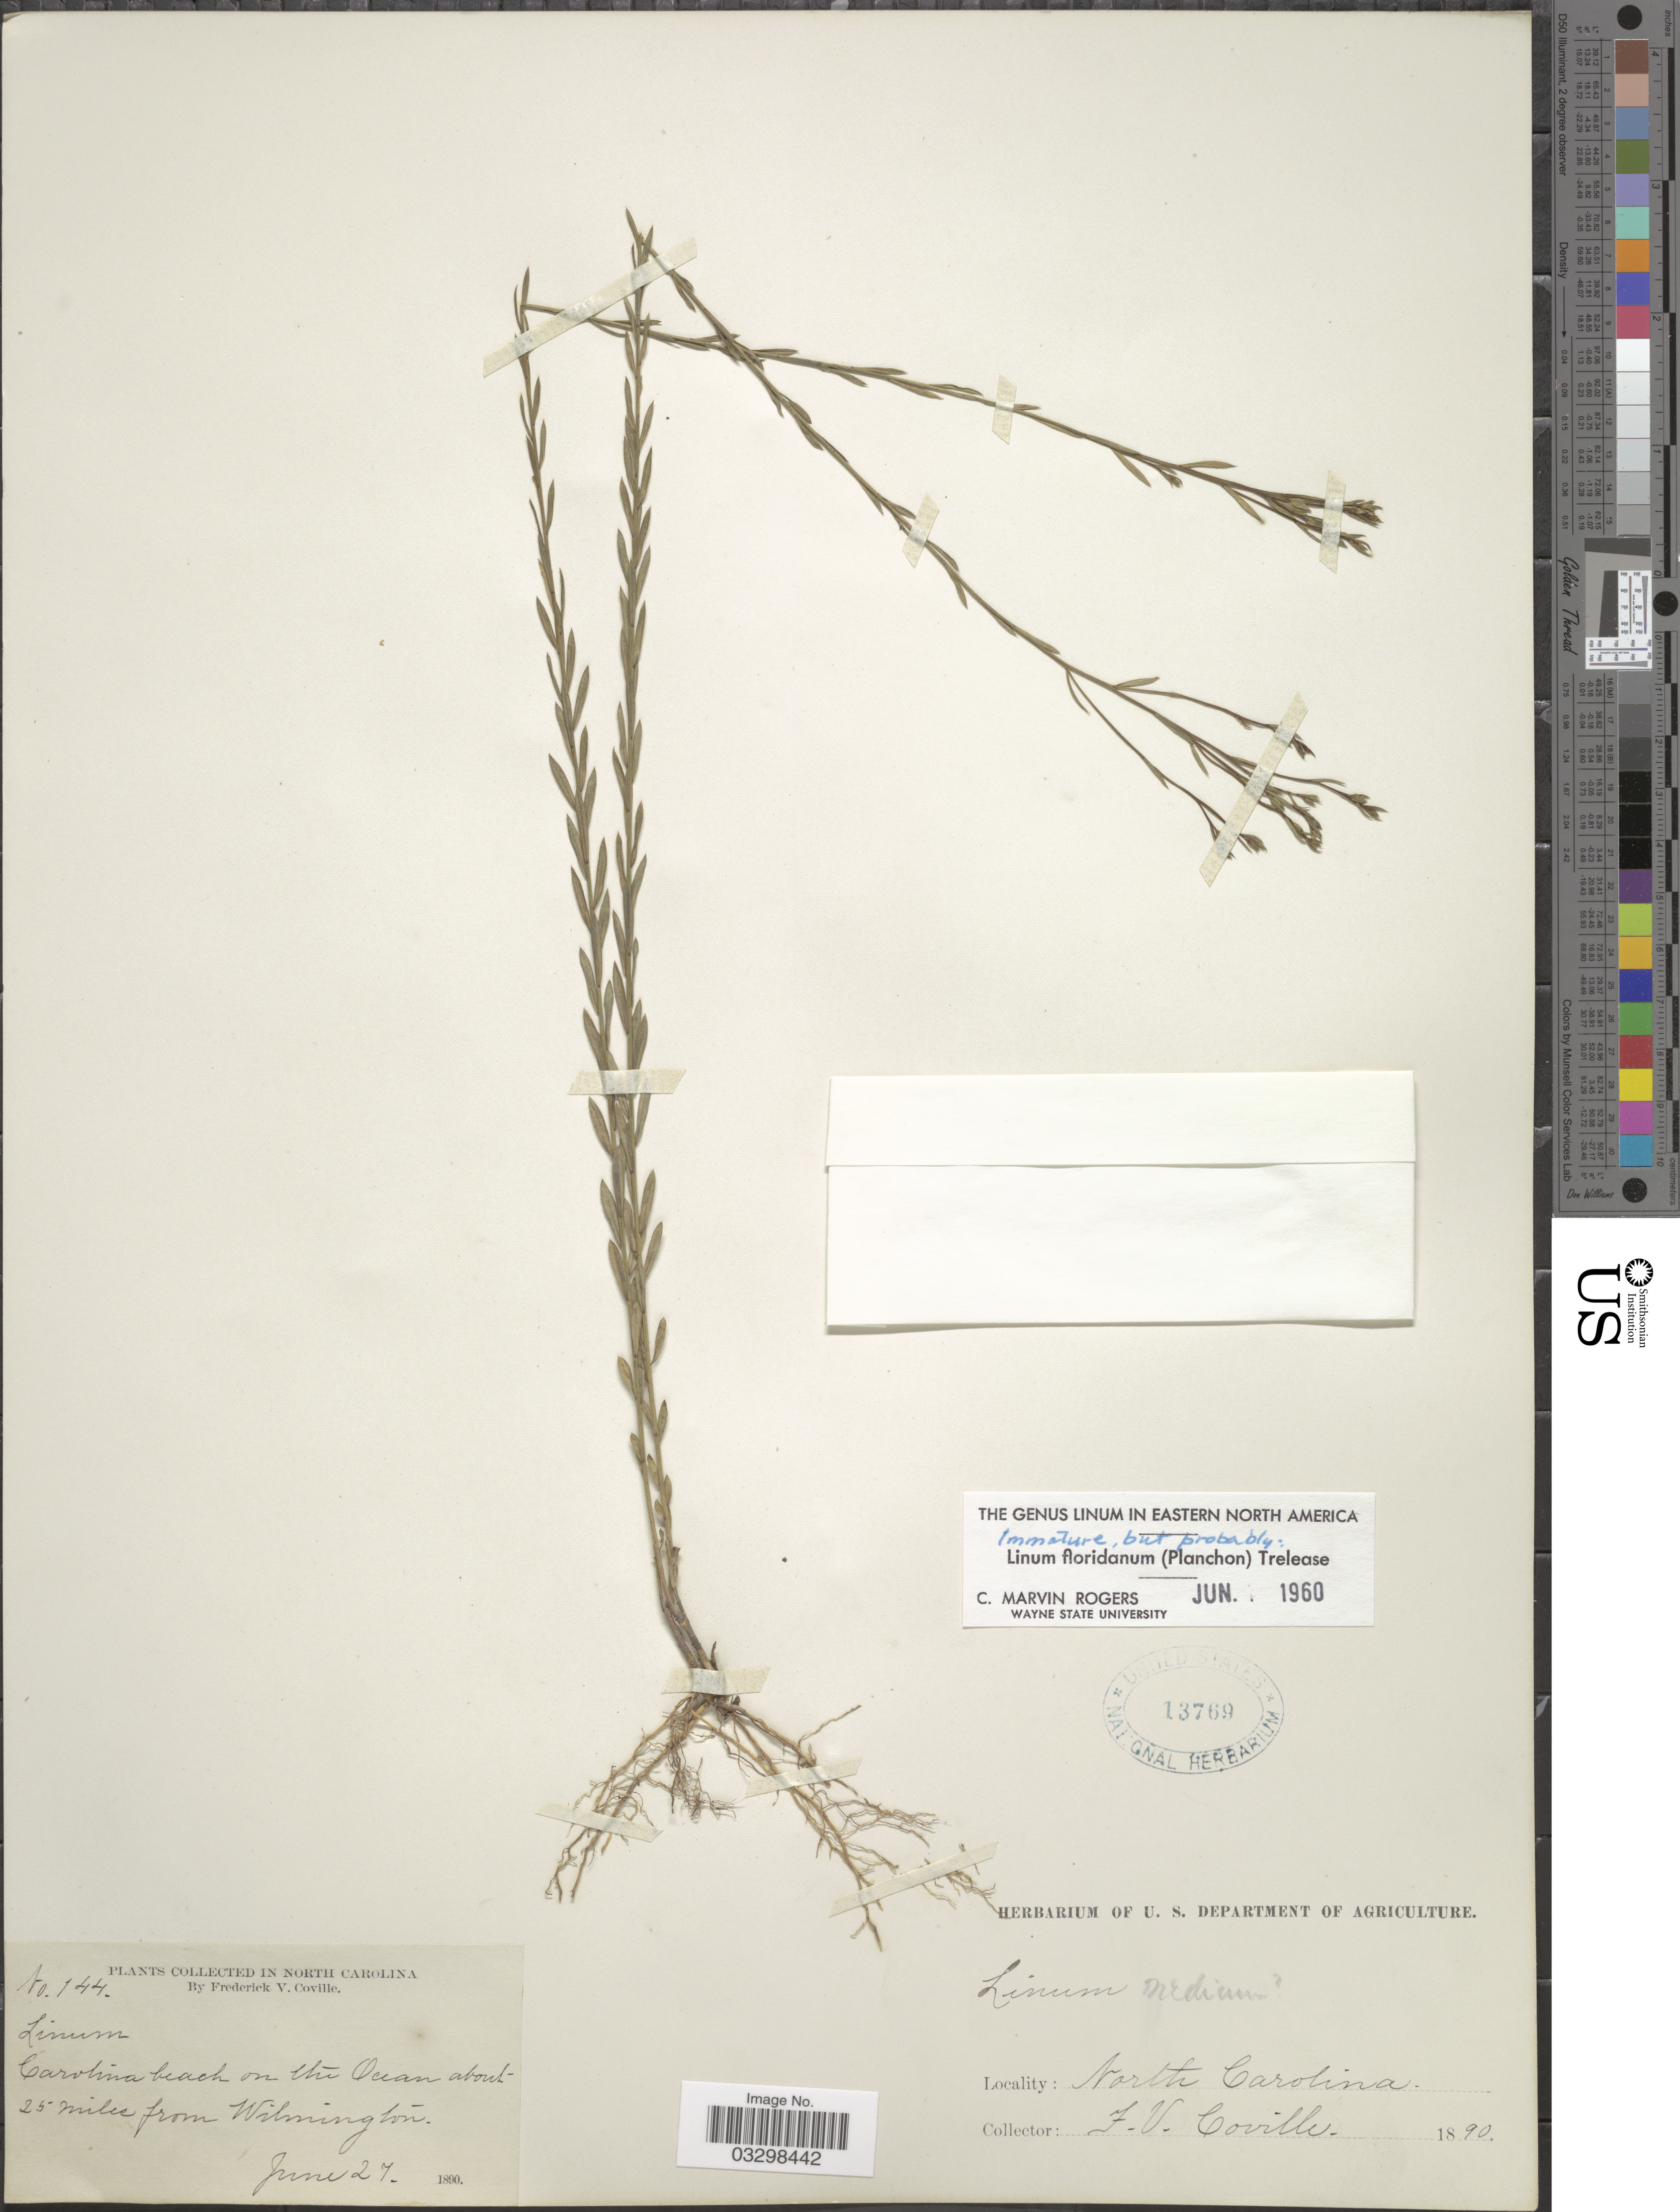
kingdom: Plantae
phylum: Tracheophyta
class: Magnoliopsida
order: Malpighiales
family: Linaceae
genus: Linum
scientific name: Linum floridanum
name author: (Planch.) Trel.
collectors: F. V. Coville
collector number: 144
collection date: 1890-06-27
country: United States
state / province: North Carolina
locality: Carolina beach on the Ocean about 25 miles from Wilmington.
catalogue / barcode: US 13769